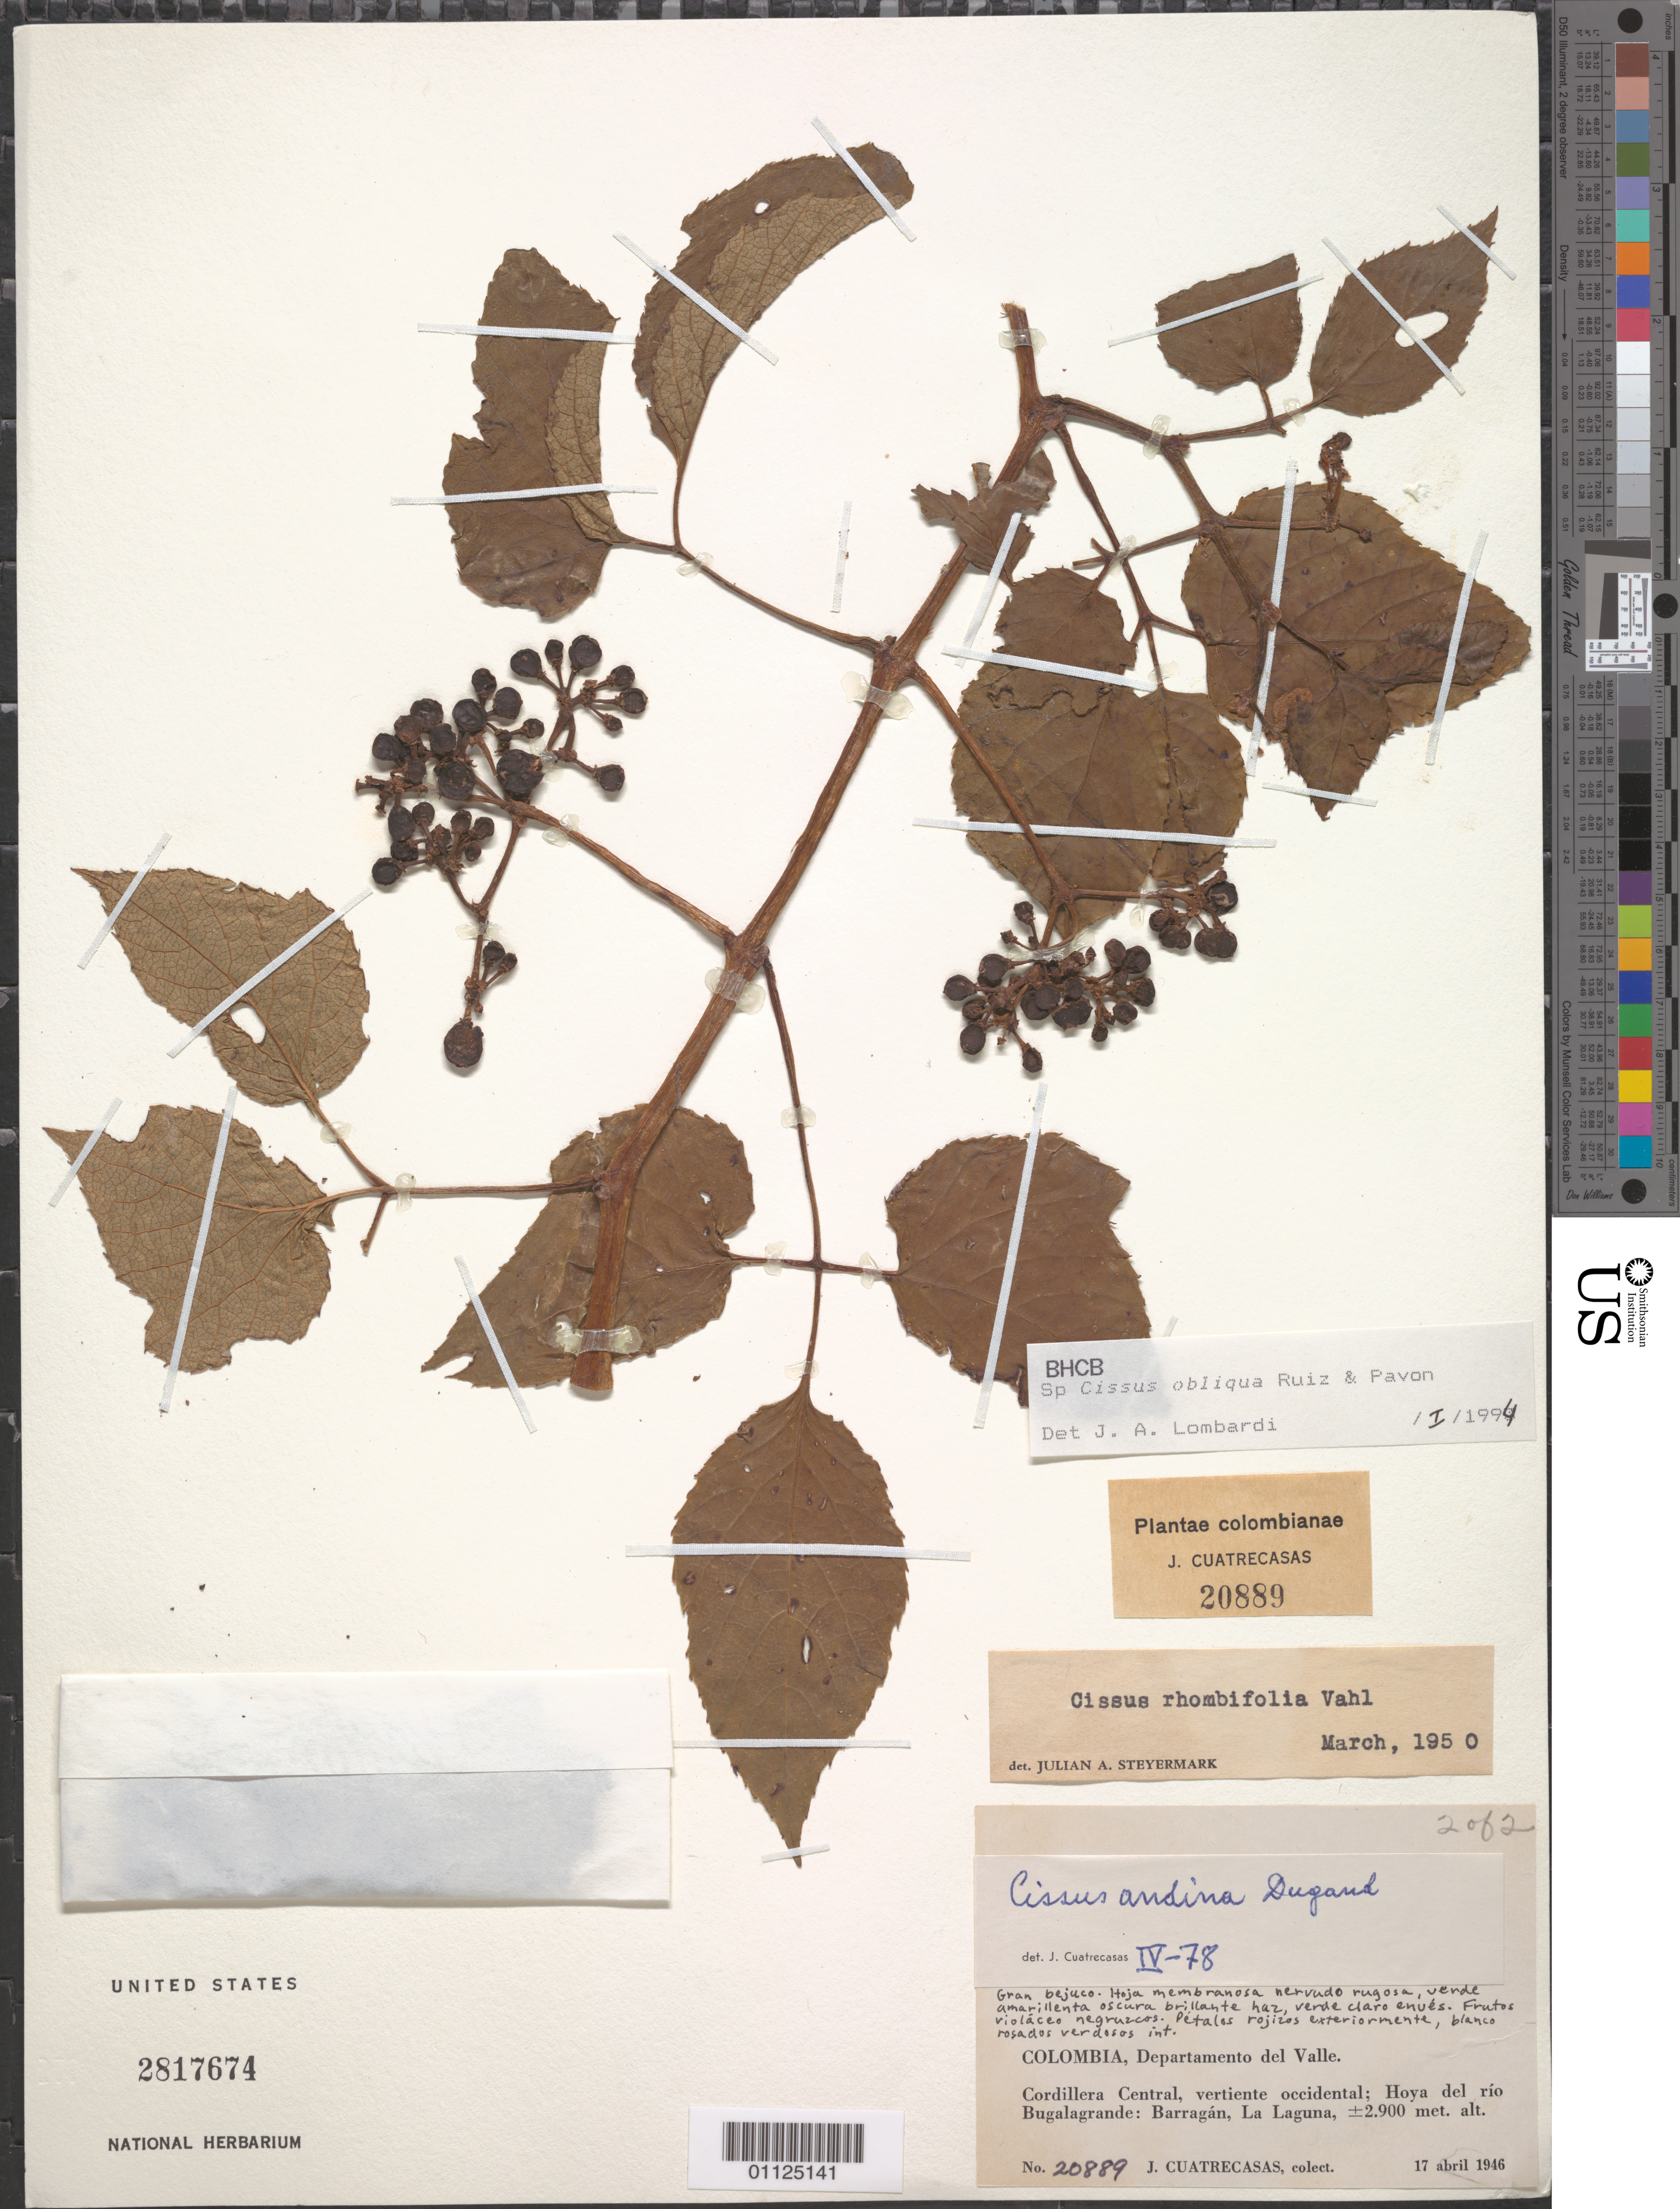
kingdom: Plantae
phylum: Tracheophyta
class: Magnoliopsida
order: Vitales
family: Vitaceae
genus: Cissus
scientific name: Cissus obliqua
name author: Ruiz & Pav.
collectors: J. Cuatrecasas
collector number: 20889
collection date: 1946-04-17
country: Colombia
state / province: Valle del Cauca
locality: Cordillera Central, vertiente occidental; Hoya del rio Bugalagrande: Barragan, La Laguna.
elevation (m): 2900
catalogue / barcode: US 2817674